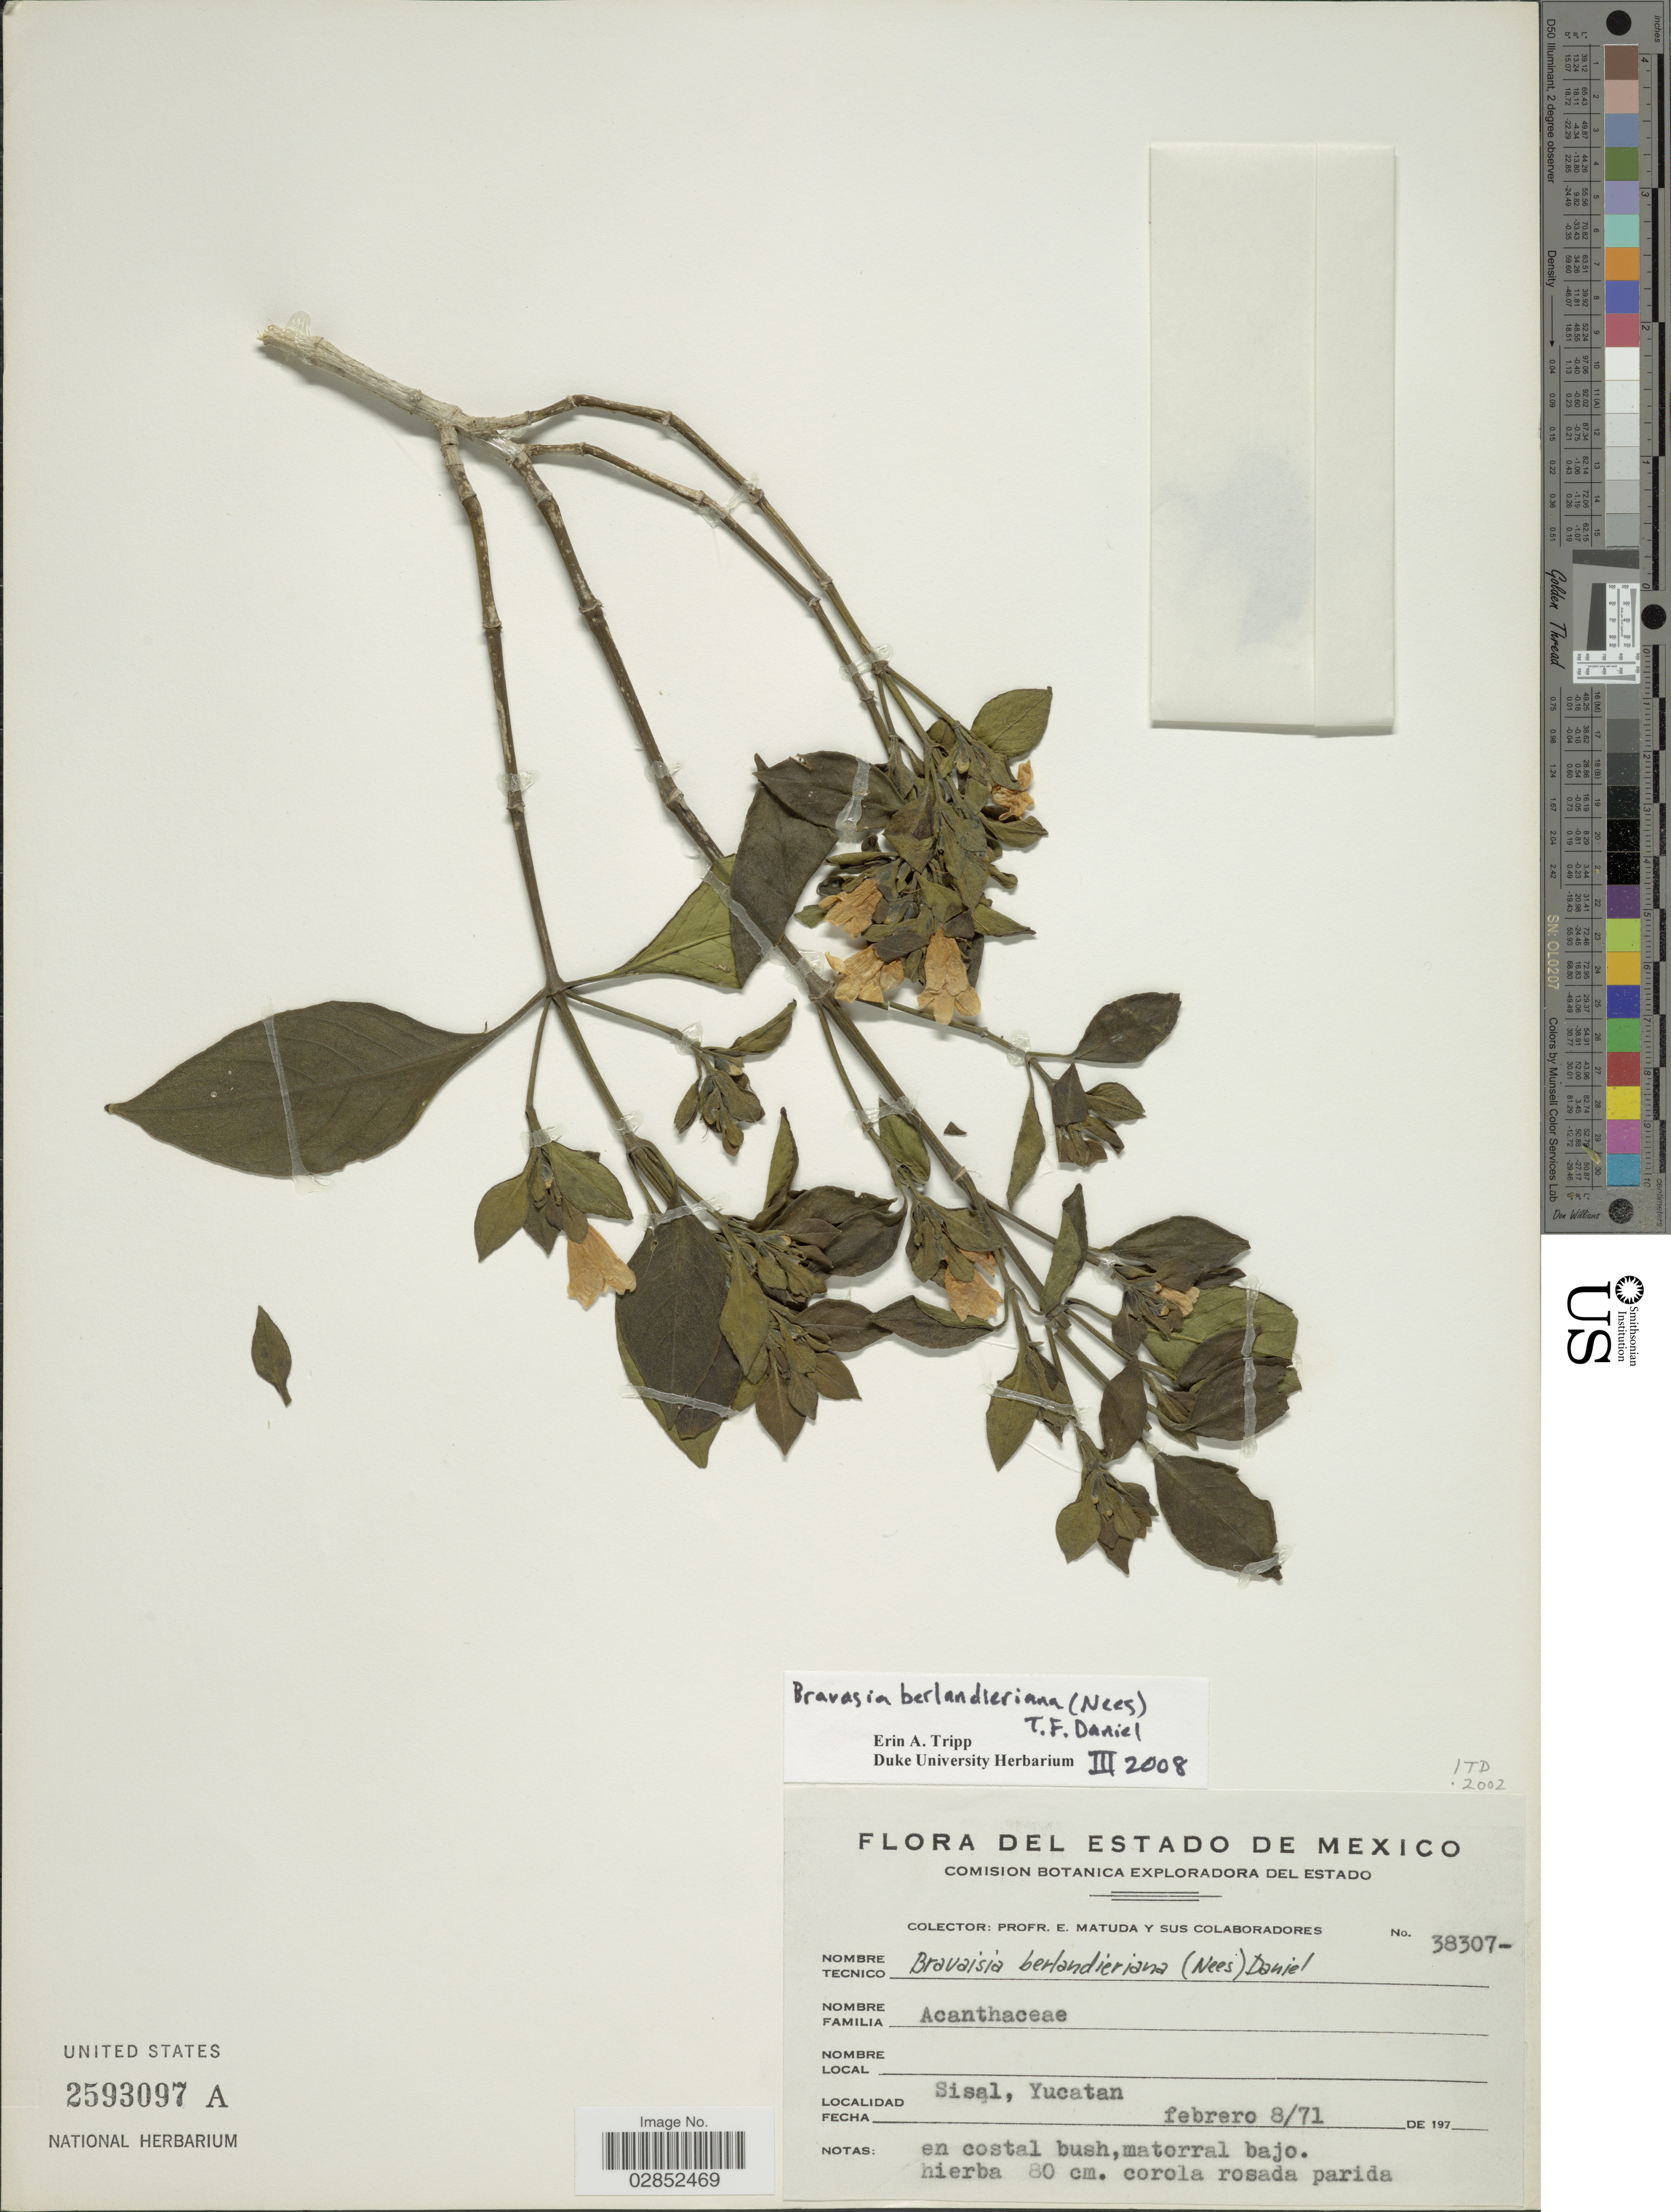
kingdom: Plantae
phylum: Tracheophyta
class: Magnoliopsida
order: Lamiales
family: Acanthaceae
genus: Bravaisia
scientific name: Bravaisia berlandieriana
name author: (Nees) T.F. Daniel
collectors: E. Matuda & et al.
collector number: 38307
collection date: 1971-02-08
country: Mexico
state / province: Yucatán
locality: Sisal, Yucatan.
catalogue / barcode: US 2593097A